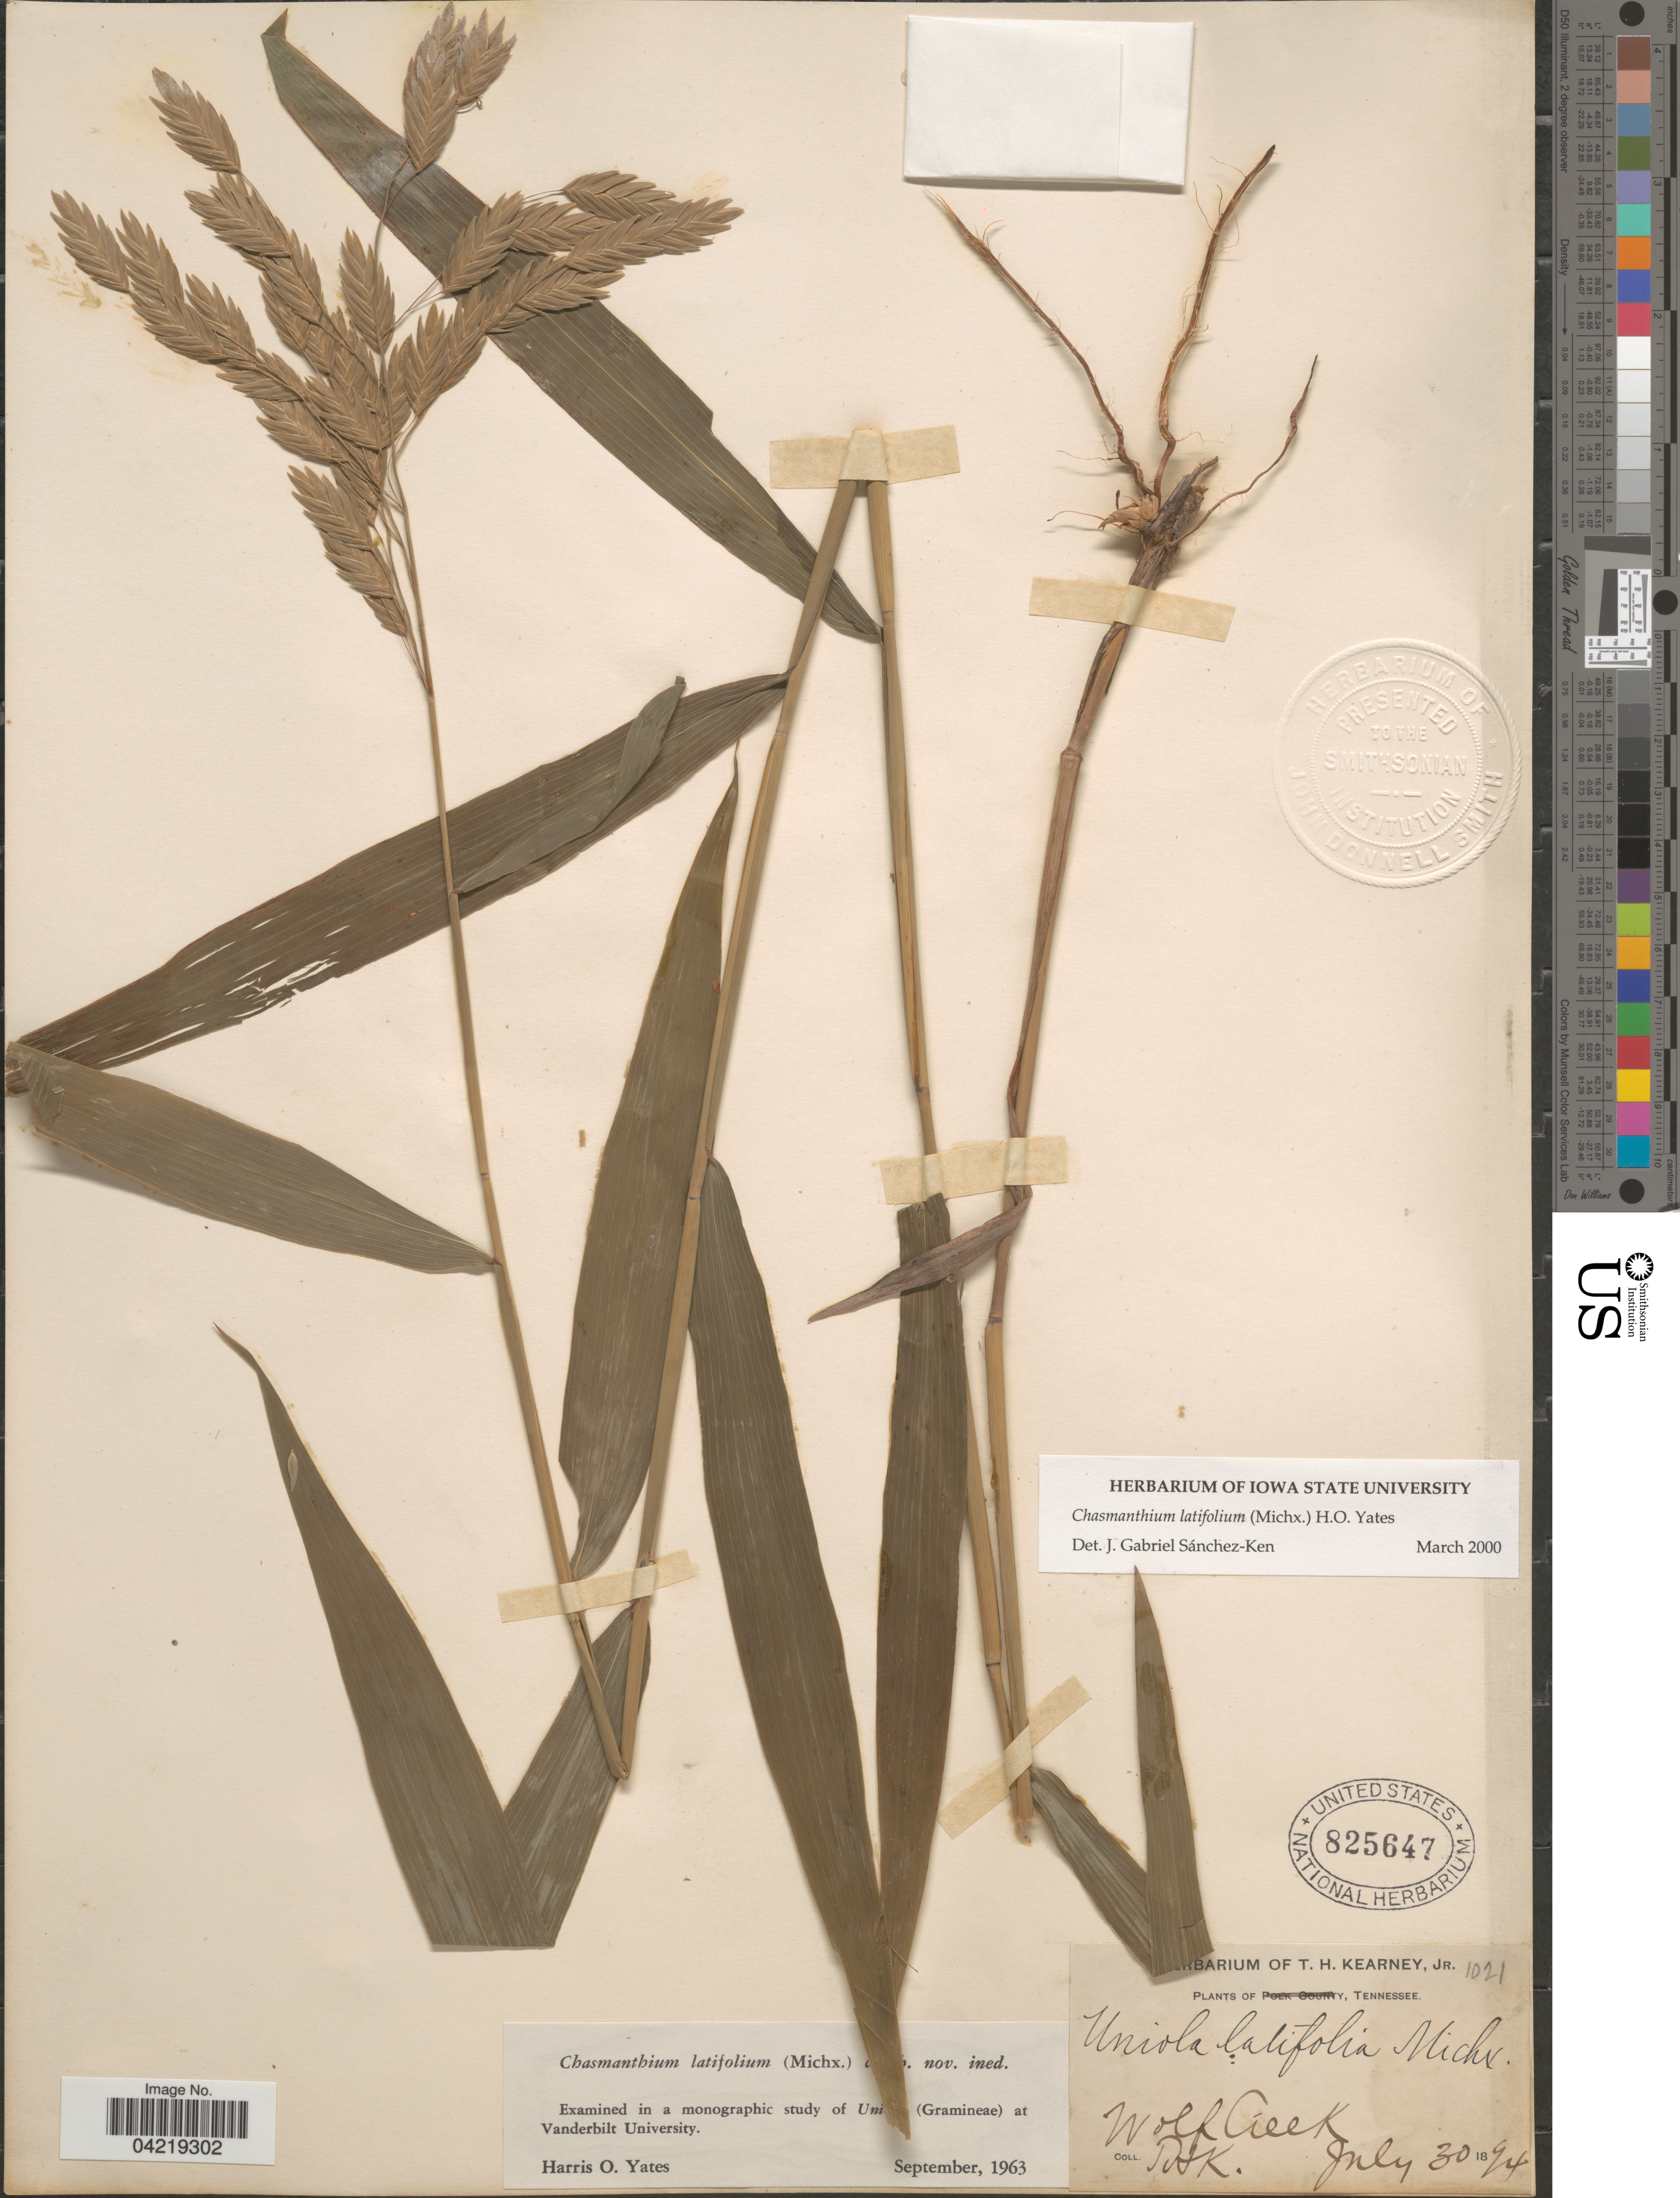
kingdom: Plantae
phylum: Tracheophyta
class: Liliopsida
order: Poales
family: Poaceae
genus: Chasmanthium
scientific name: Chasmanthium latifolium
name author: (Michx.) H.O. Yates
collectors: T. H. Kearney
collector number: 1021?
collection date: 1894-07-30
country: United States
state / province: Tennessee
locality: Wolf Creek.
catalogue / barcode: US 825647